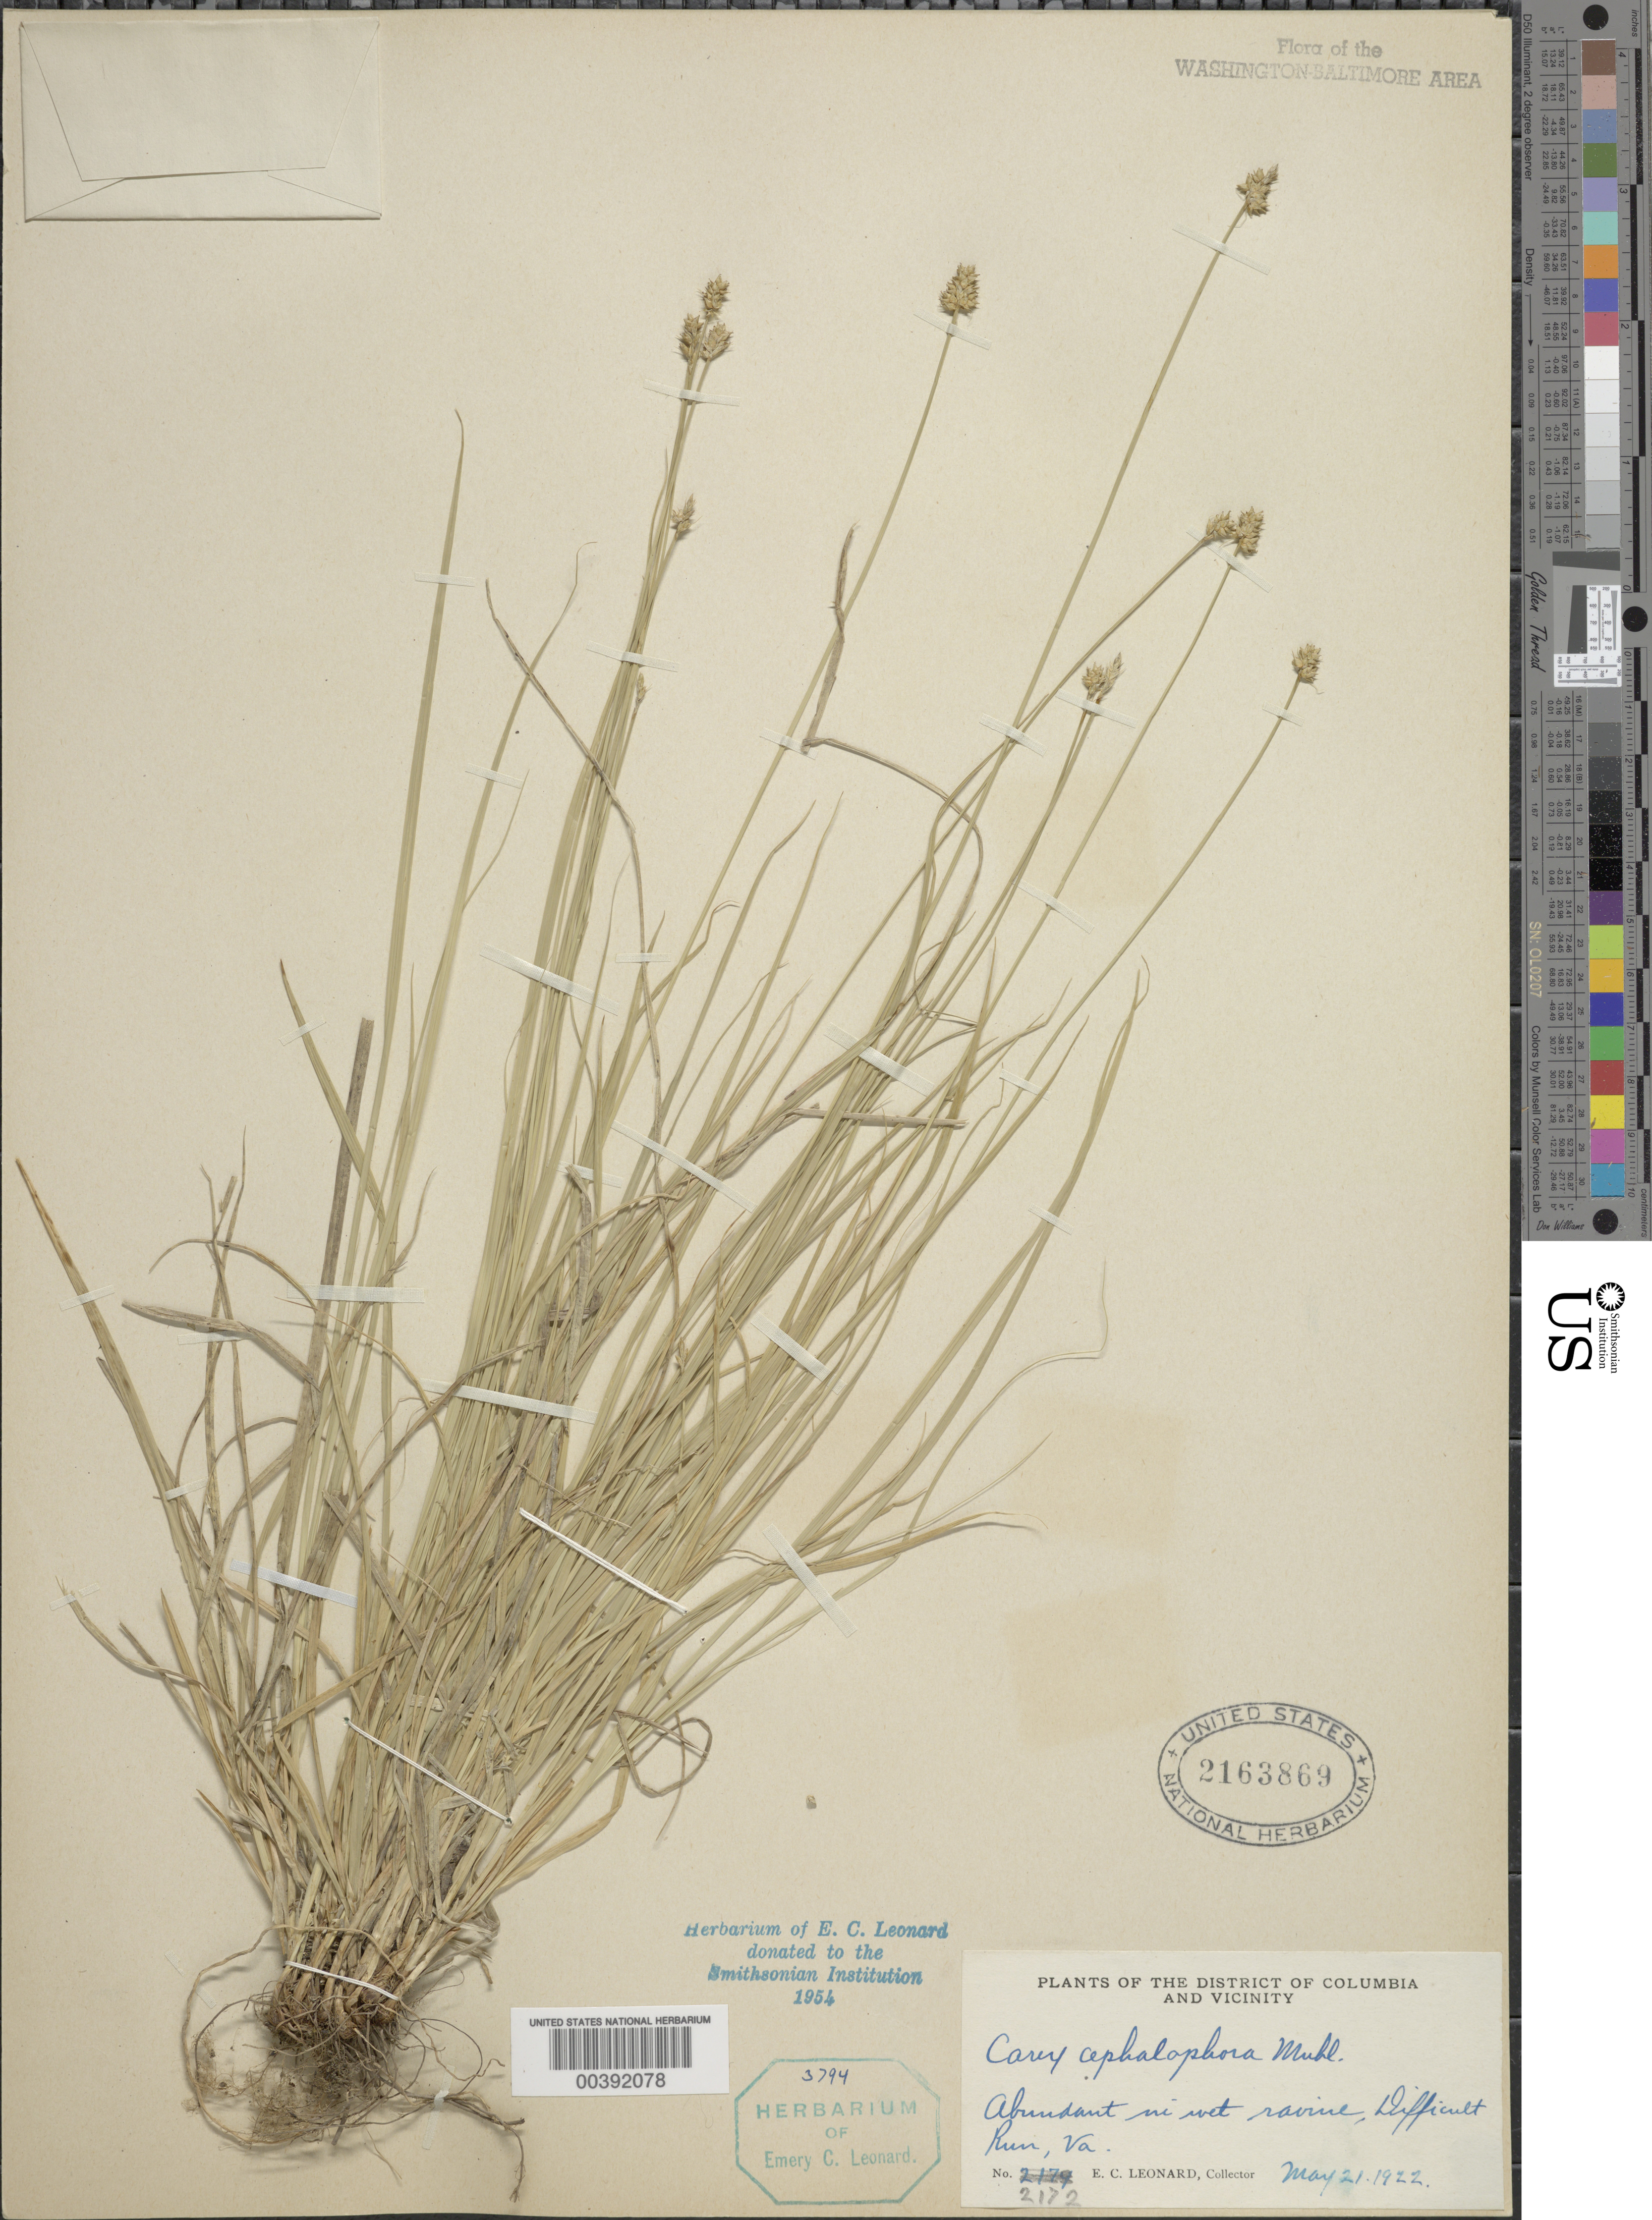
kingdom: Plantae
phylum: Tracheophyta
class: Liliopsida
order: Poales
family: Cyperaceae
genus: Carex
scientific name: Carex cephalophora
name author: Muhl. ex Willd.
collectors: E. C. Leonard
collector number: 2172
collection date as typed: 21 May 1922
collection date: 1922-05-21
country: United States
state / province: Virginia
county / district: Fairfax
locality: Difficult Run C. & O. Canal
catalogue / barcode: US 2163869